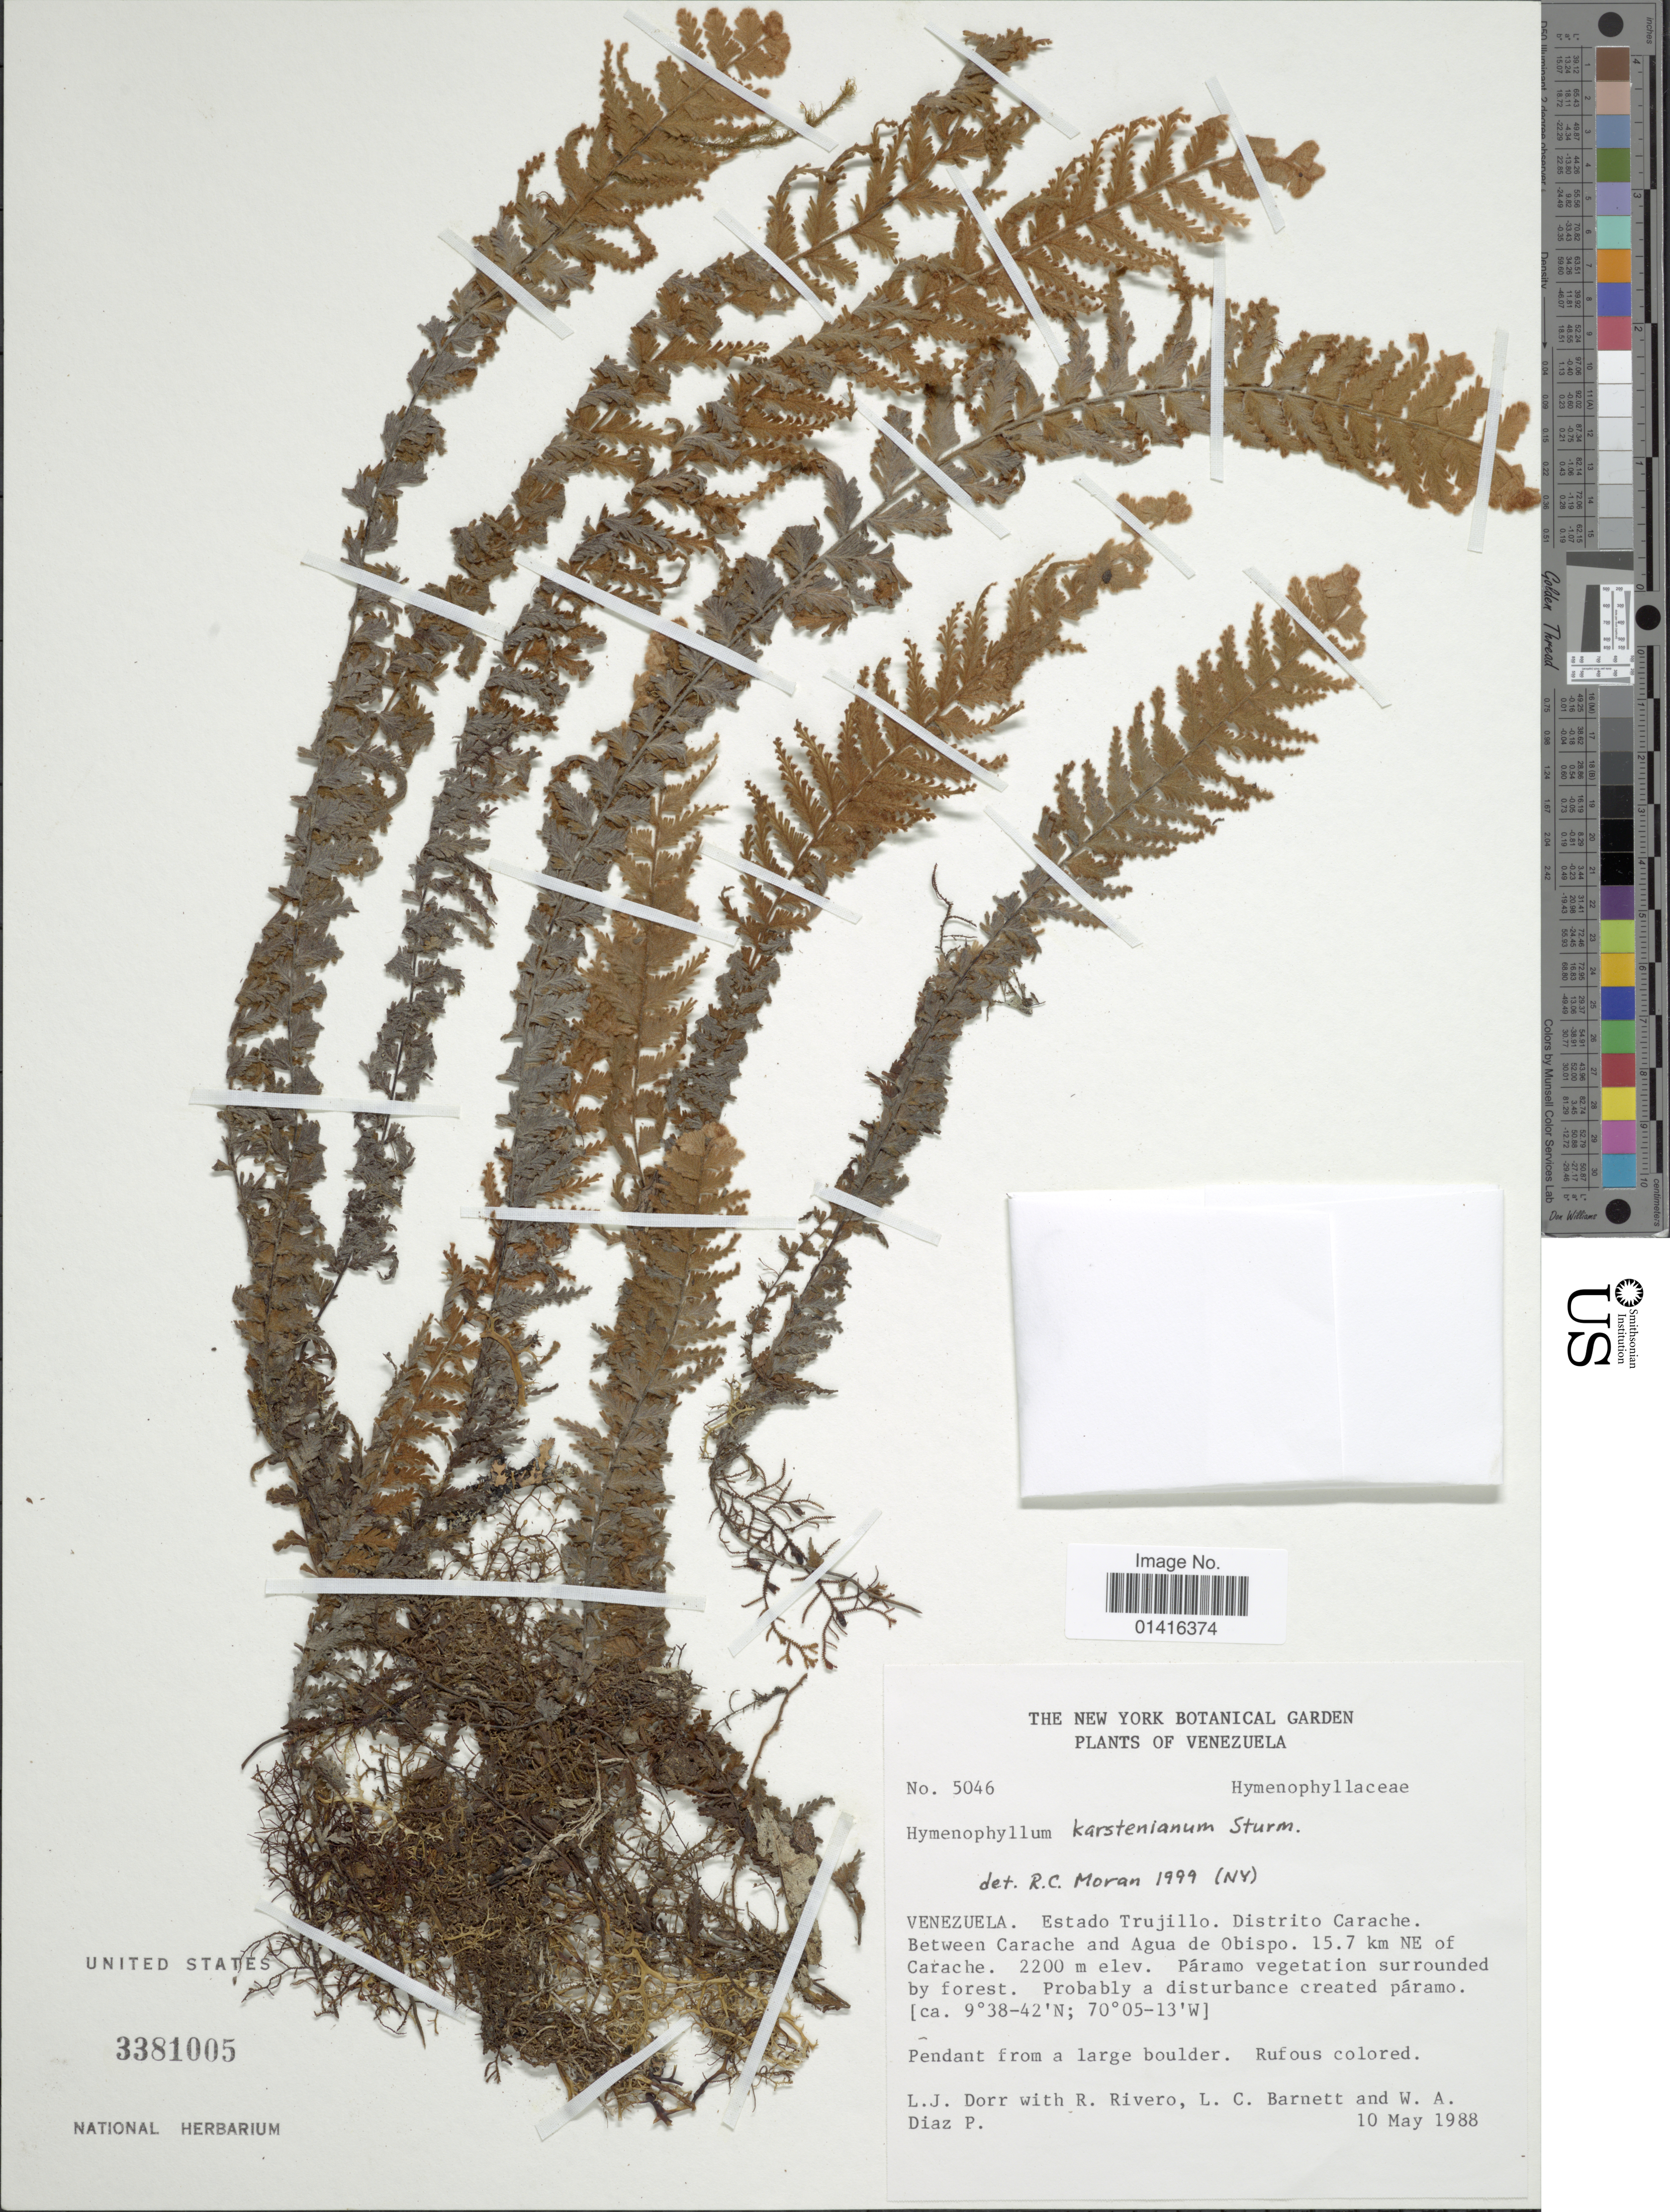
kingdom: Plantae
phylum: Tracheophyta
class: Polypodiopsida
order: Hymenophyllales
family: Hymenophyllaceae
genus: Hymenophyllum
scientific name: Hymenophyllum karstenianum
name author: J.W. Sturm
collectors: L. J. Dorr, R. Rivero, L. C. Barnett & W. Díaz P.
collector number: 5046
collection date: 1988-05-10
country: Venezuela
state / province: Trujillo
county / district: Carache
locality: Between Carache and Agua de Obispo. 15.7 km NE of Carache.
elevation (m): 2200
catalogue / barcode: US 3381005